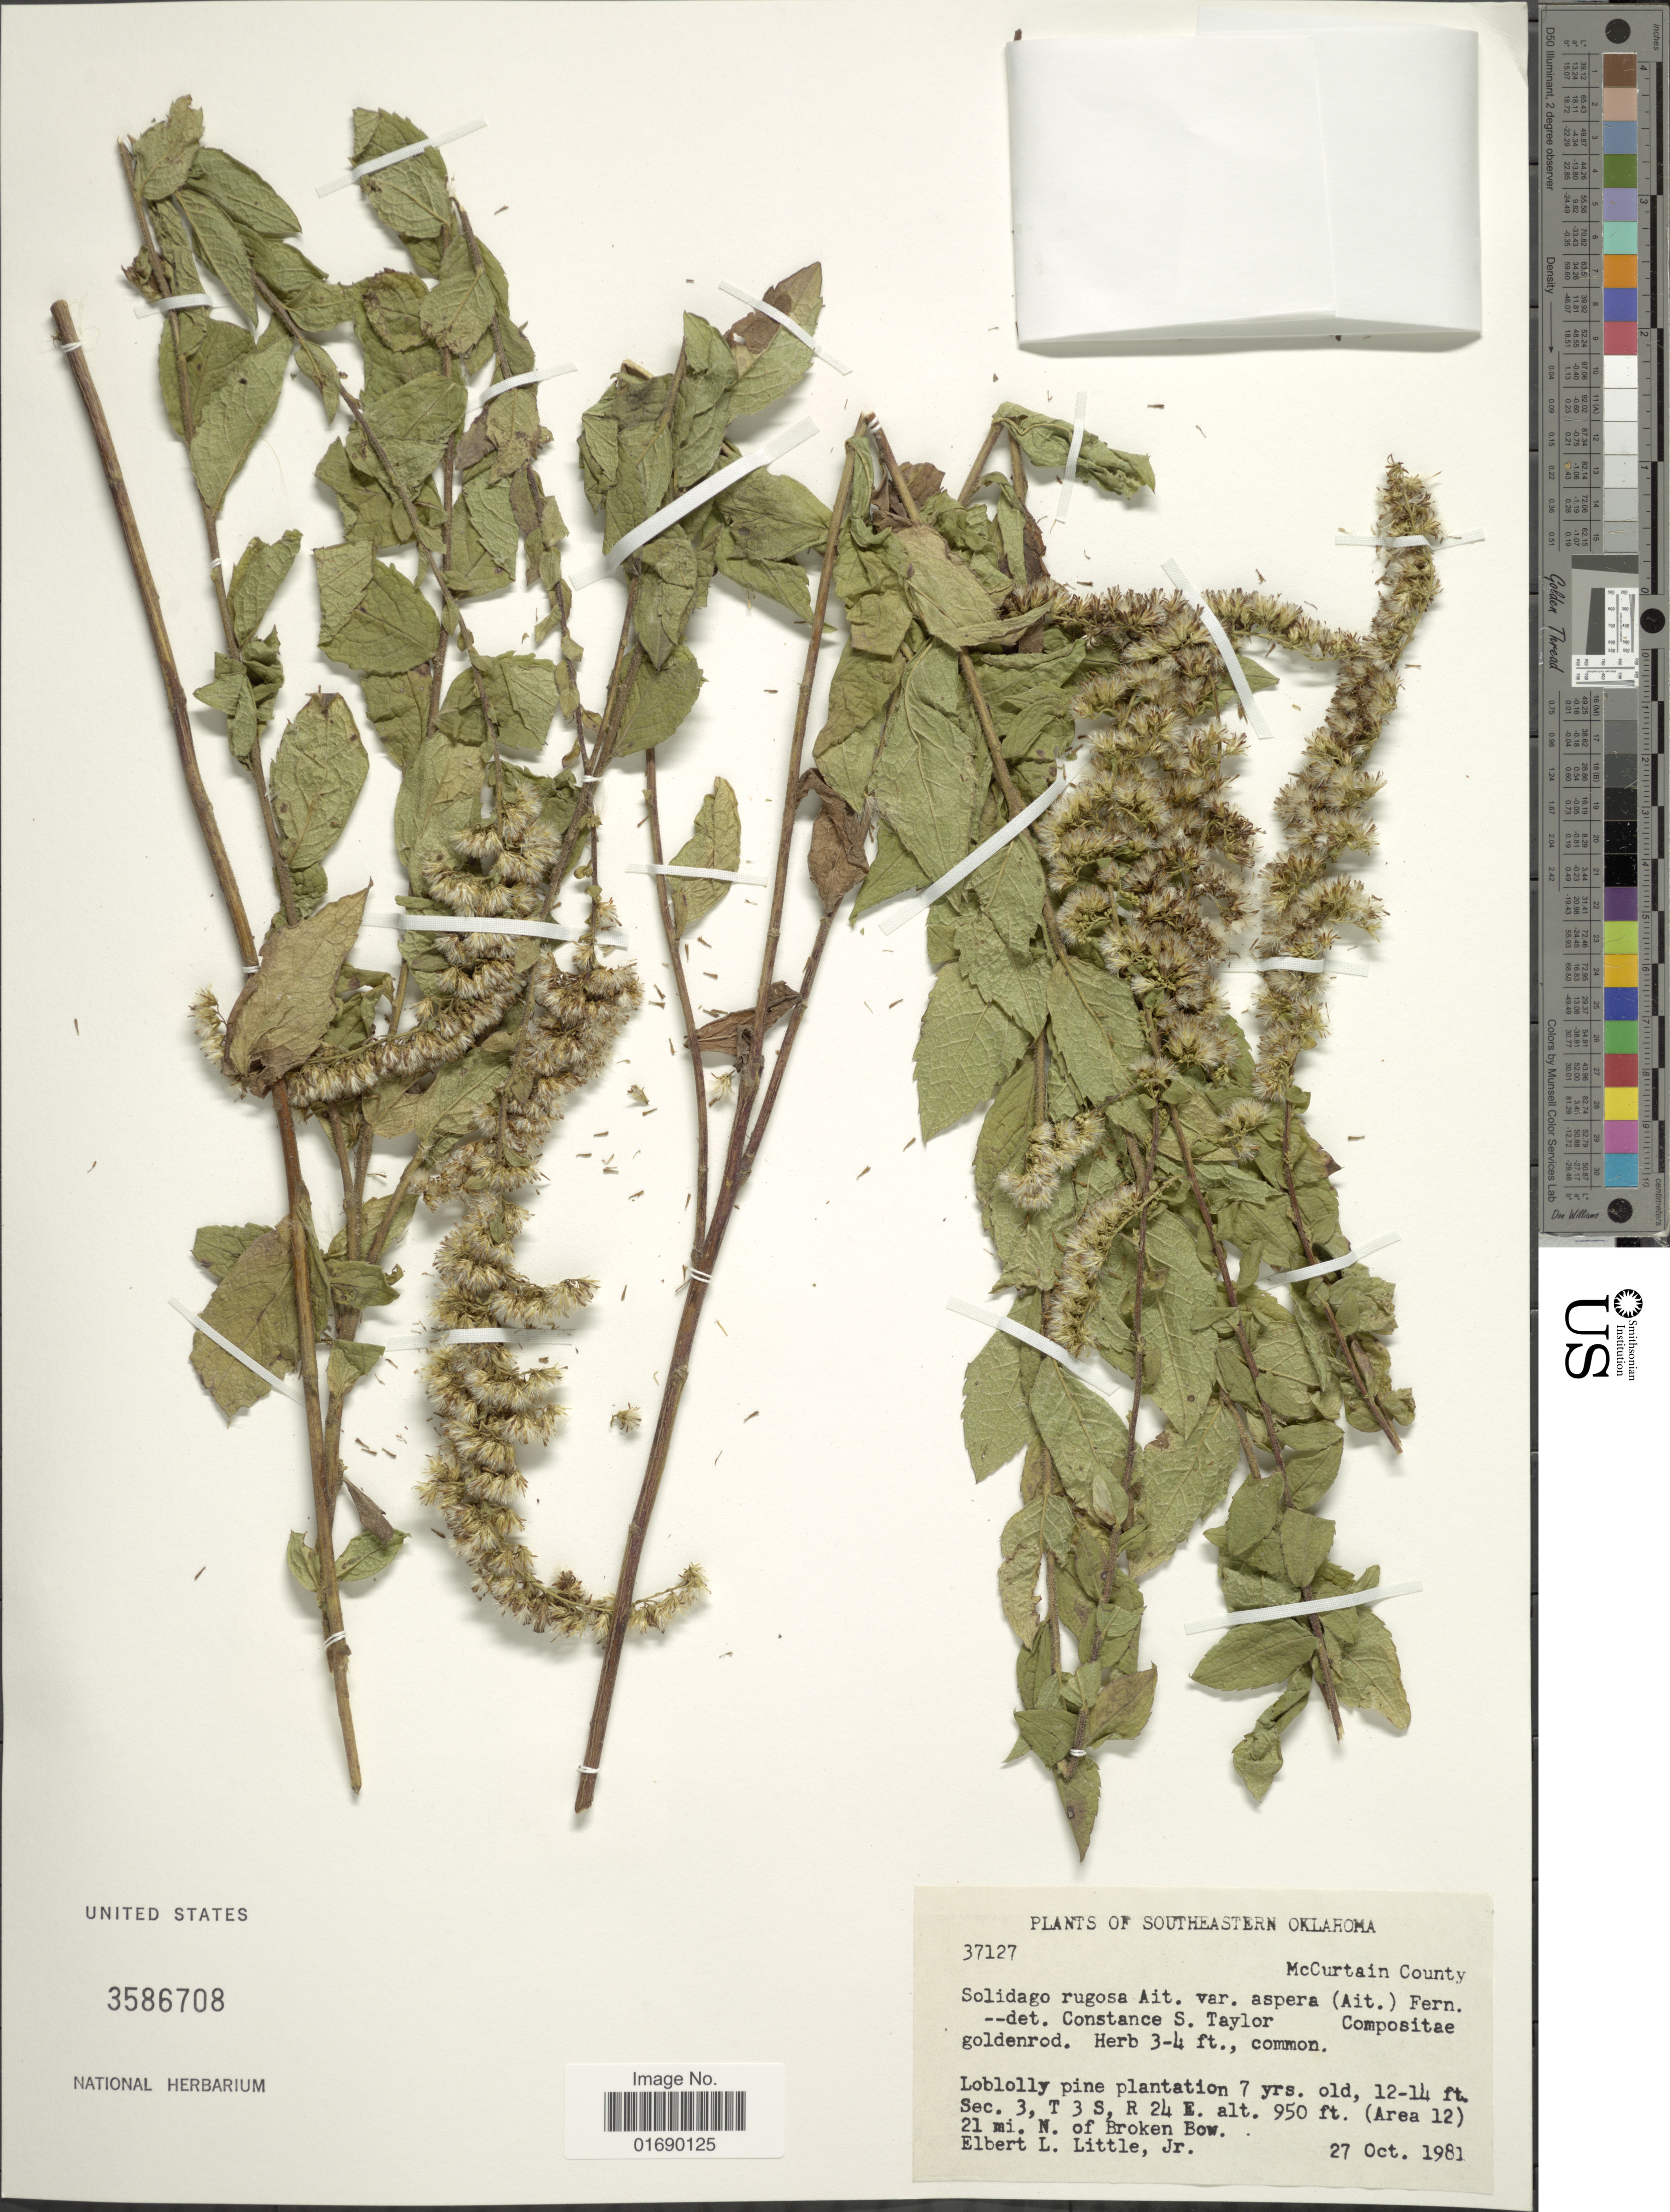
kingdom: Plantae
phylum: Tracheophyta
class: Magnoliopsida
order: Asterales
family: Asteraceae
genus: Solidago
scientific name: Solidago rugosa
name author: Mill.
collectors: E. L. Little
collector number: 37127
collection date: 1981-10-27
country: United States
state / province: Oklahoma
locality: Loblolly pine plantation 7 yrs old, 12-14 ft, Sec. 3, T 3 S, R 24 E, 21 mi N of Broken Bow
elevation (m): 290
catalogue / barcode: US 3586708